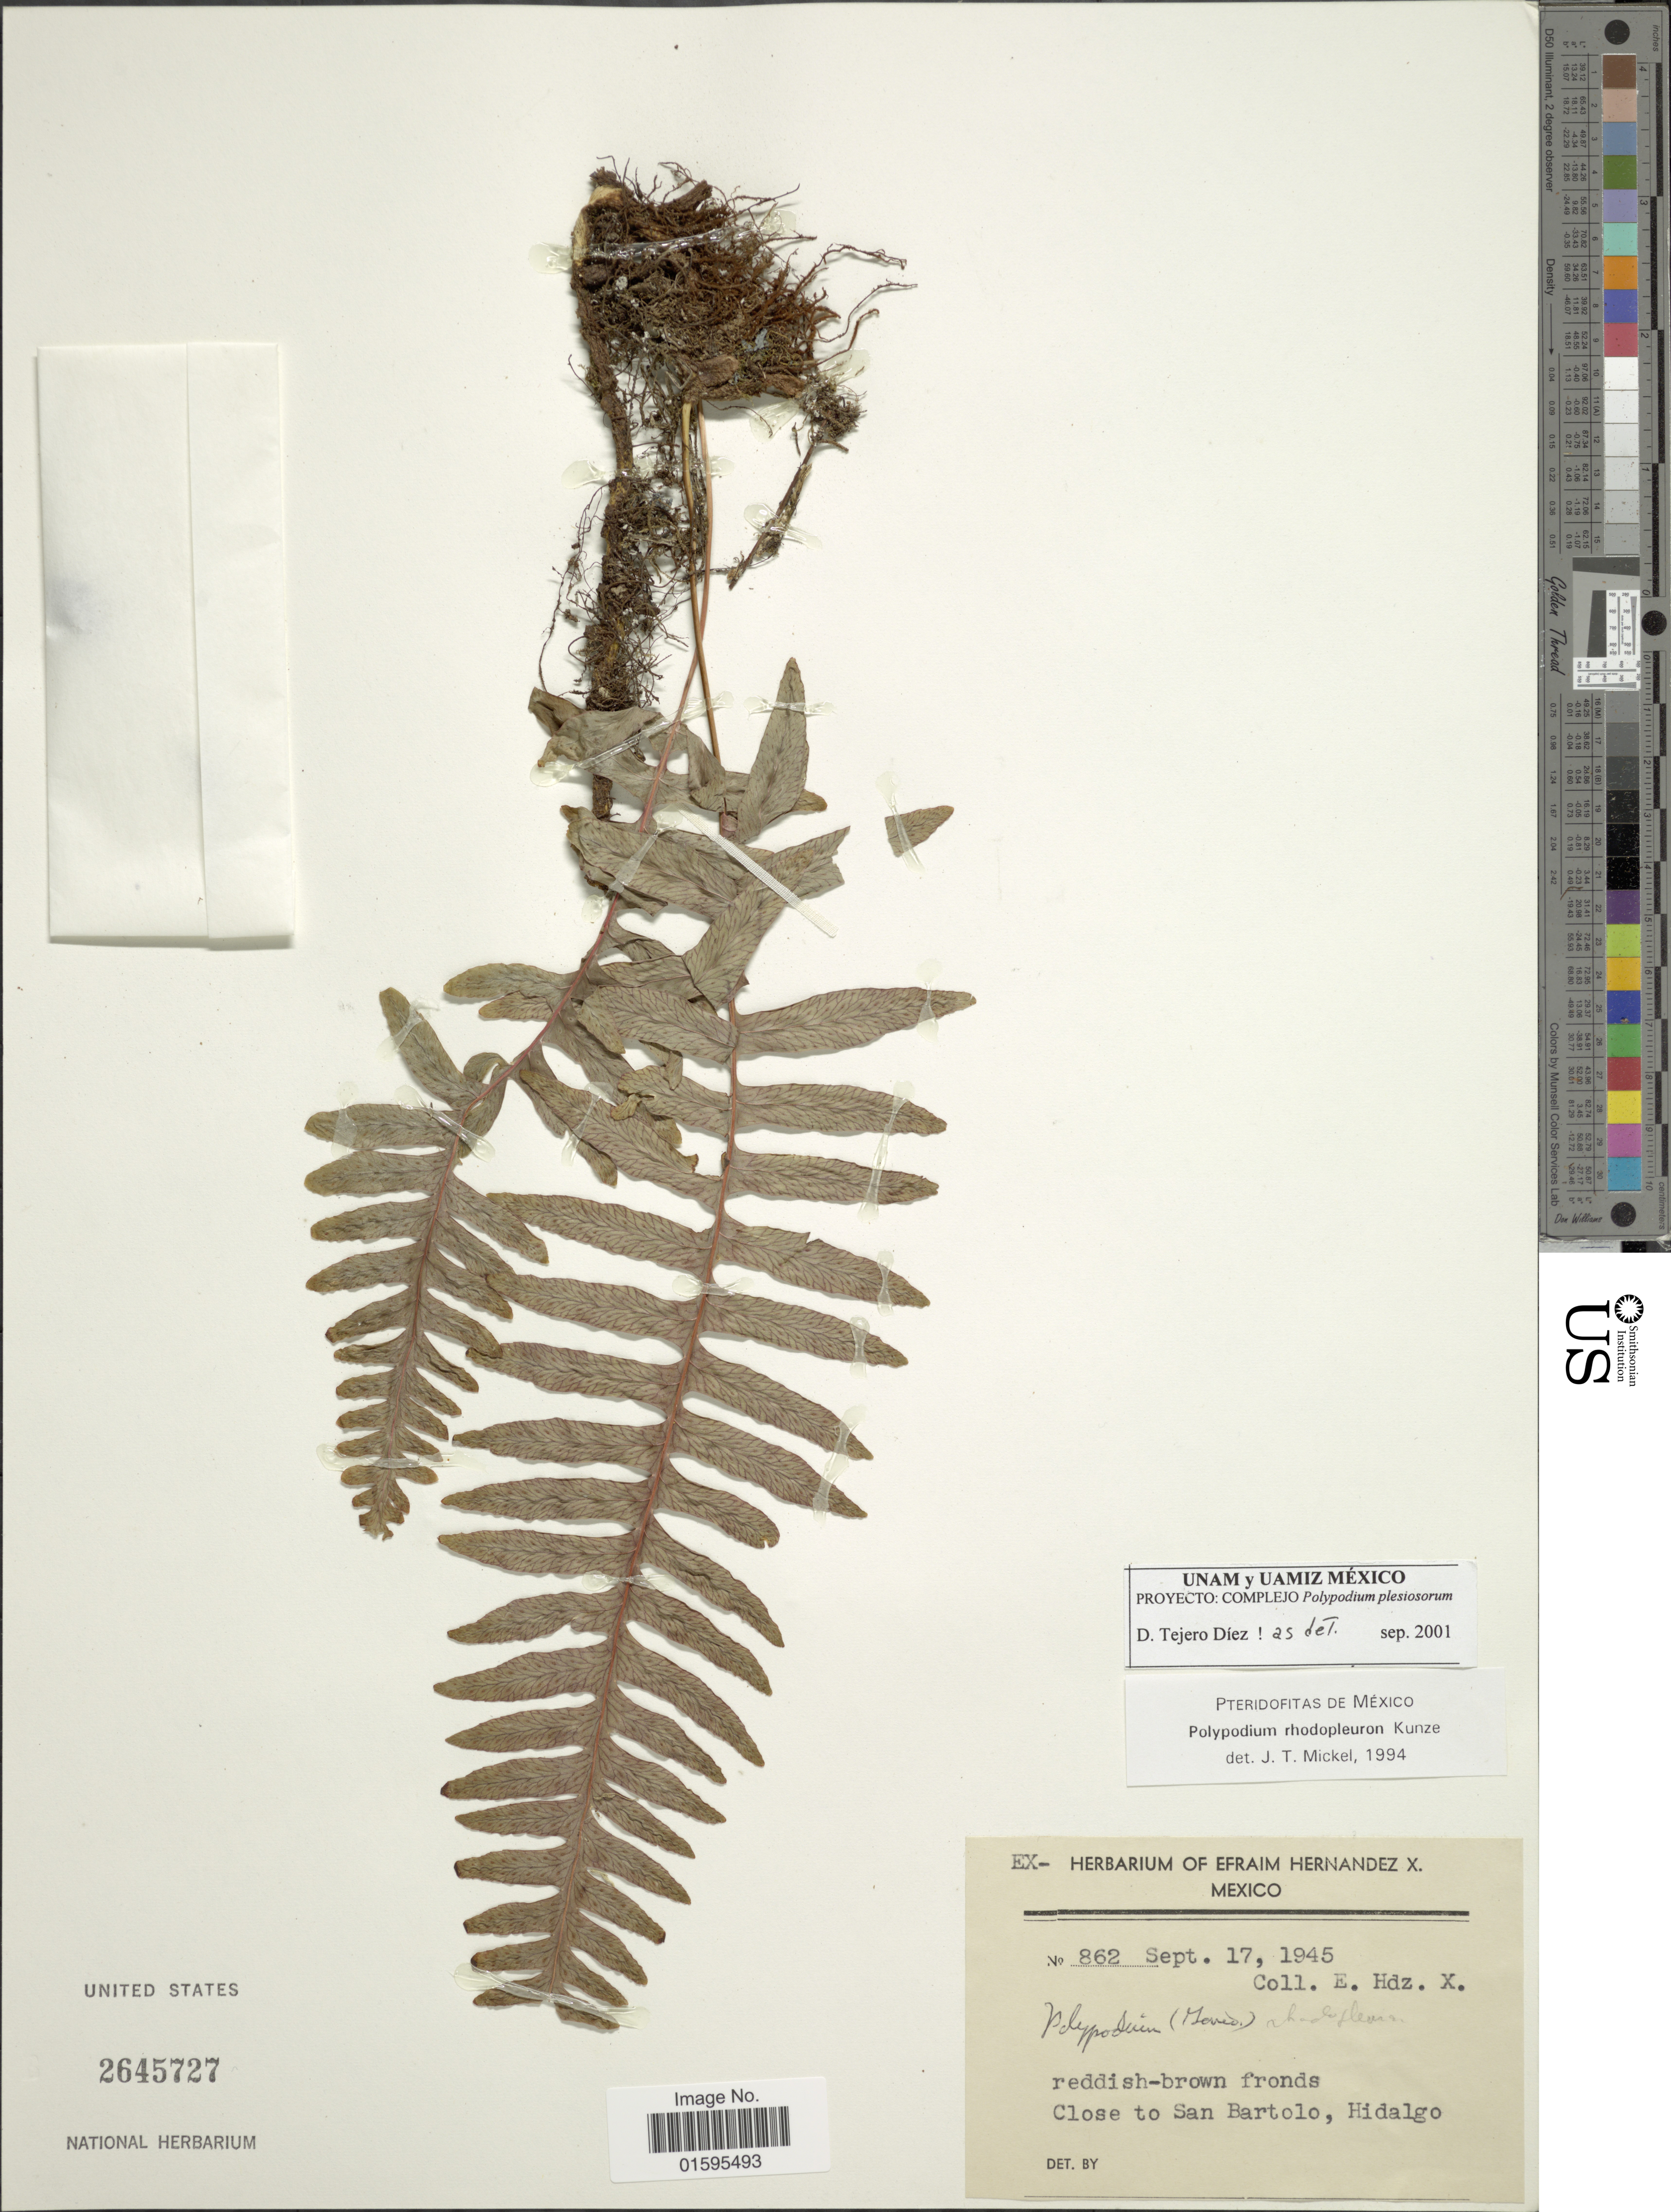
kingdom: Plantae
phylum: Tracheophyta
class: Polypodiopsida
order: Polypodiales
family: Polypodiaceae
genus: Polypodium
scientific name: Polypodium rhodopleuron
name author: Kunze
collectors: E. Hernandez X.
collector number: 862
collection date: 1945-09-17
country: Mexico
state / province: Hidalgo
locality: Close to San Bartolo, Hidalgo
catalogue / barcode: US 2645727